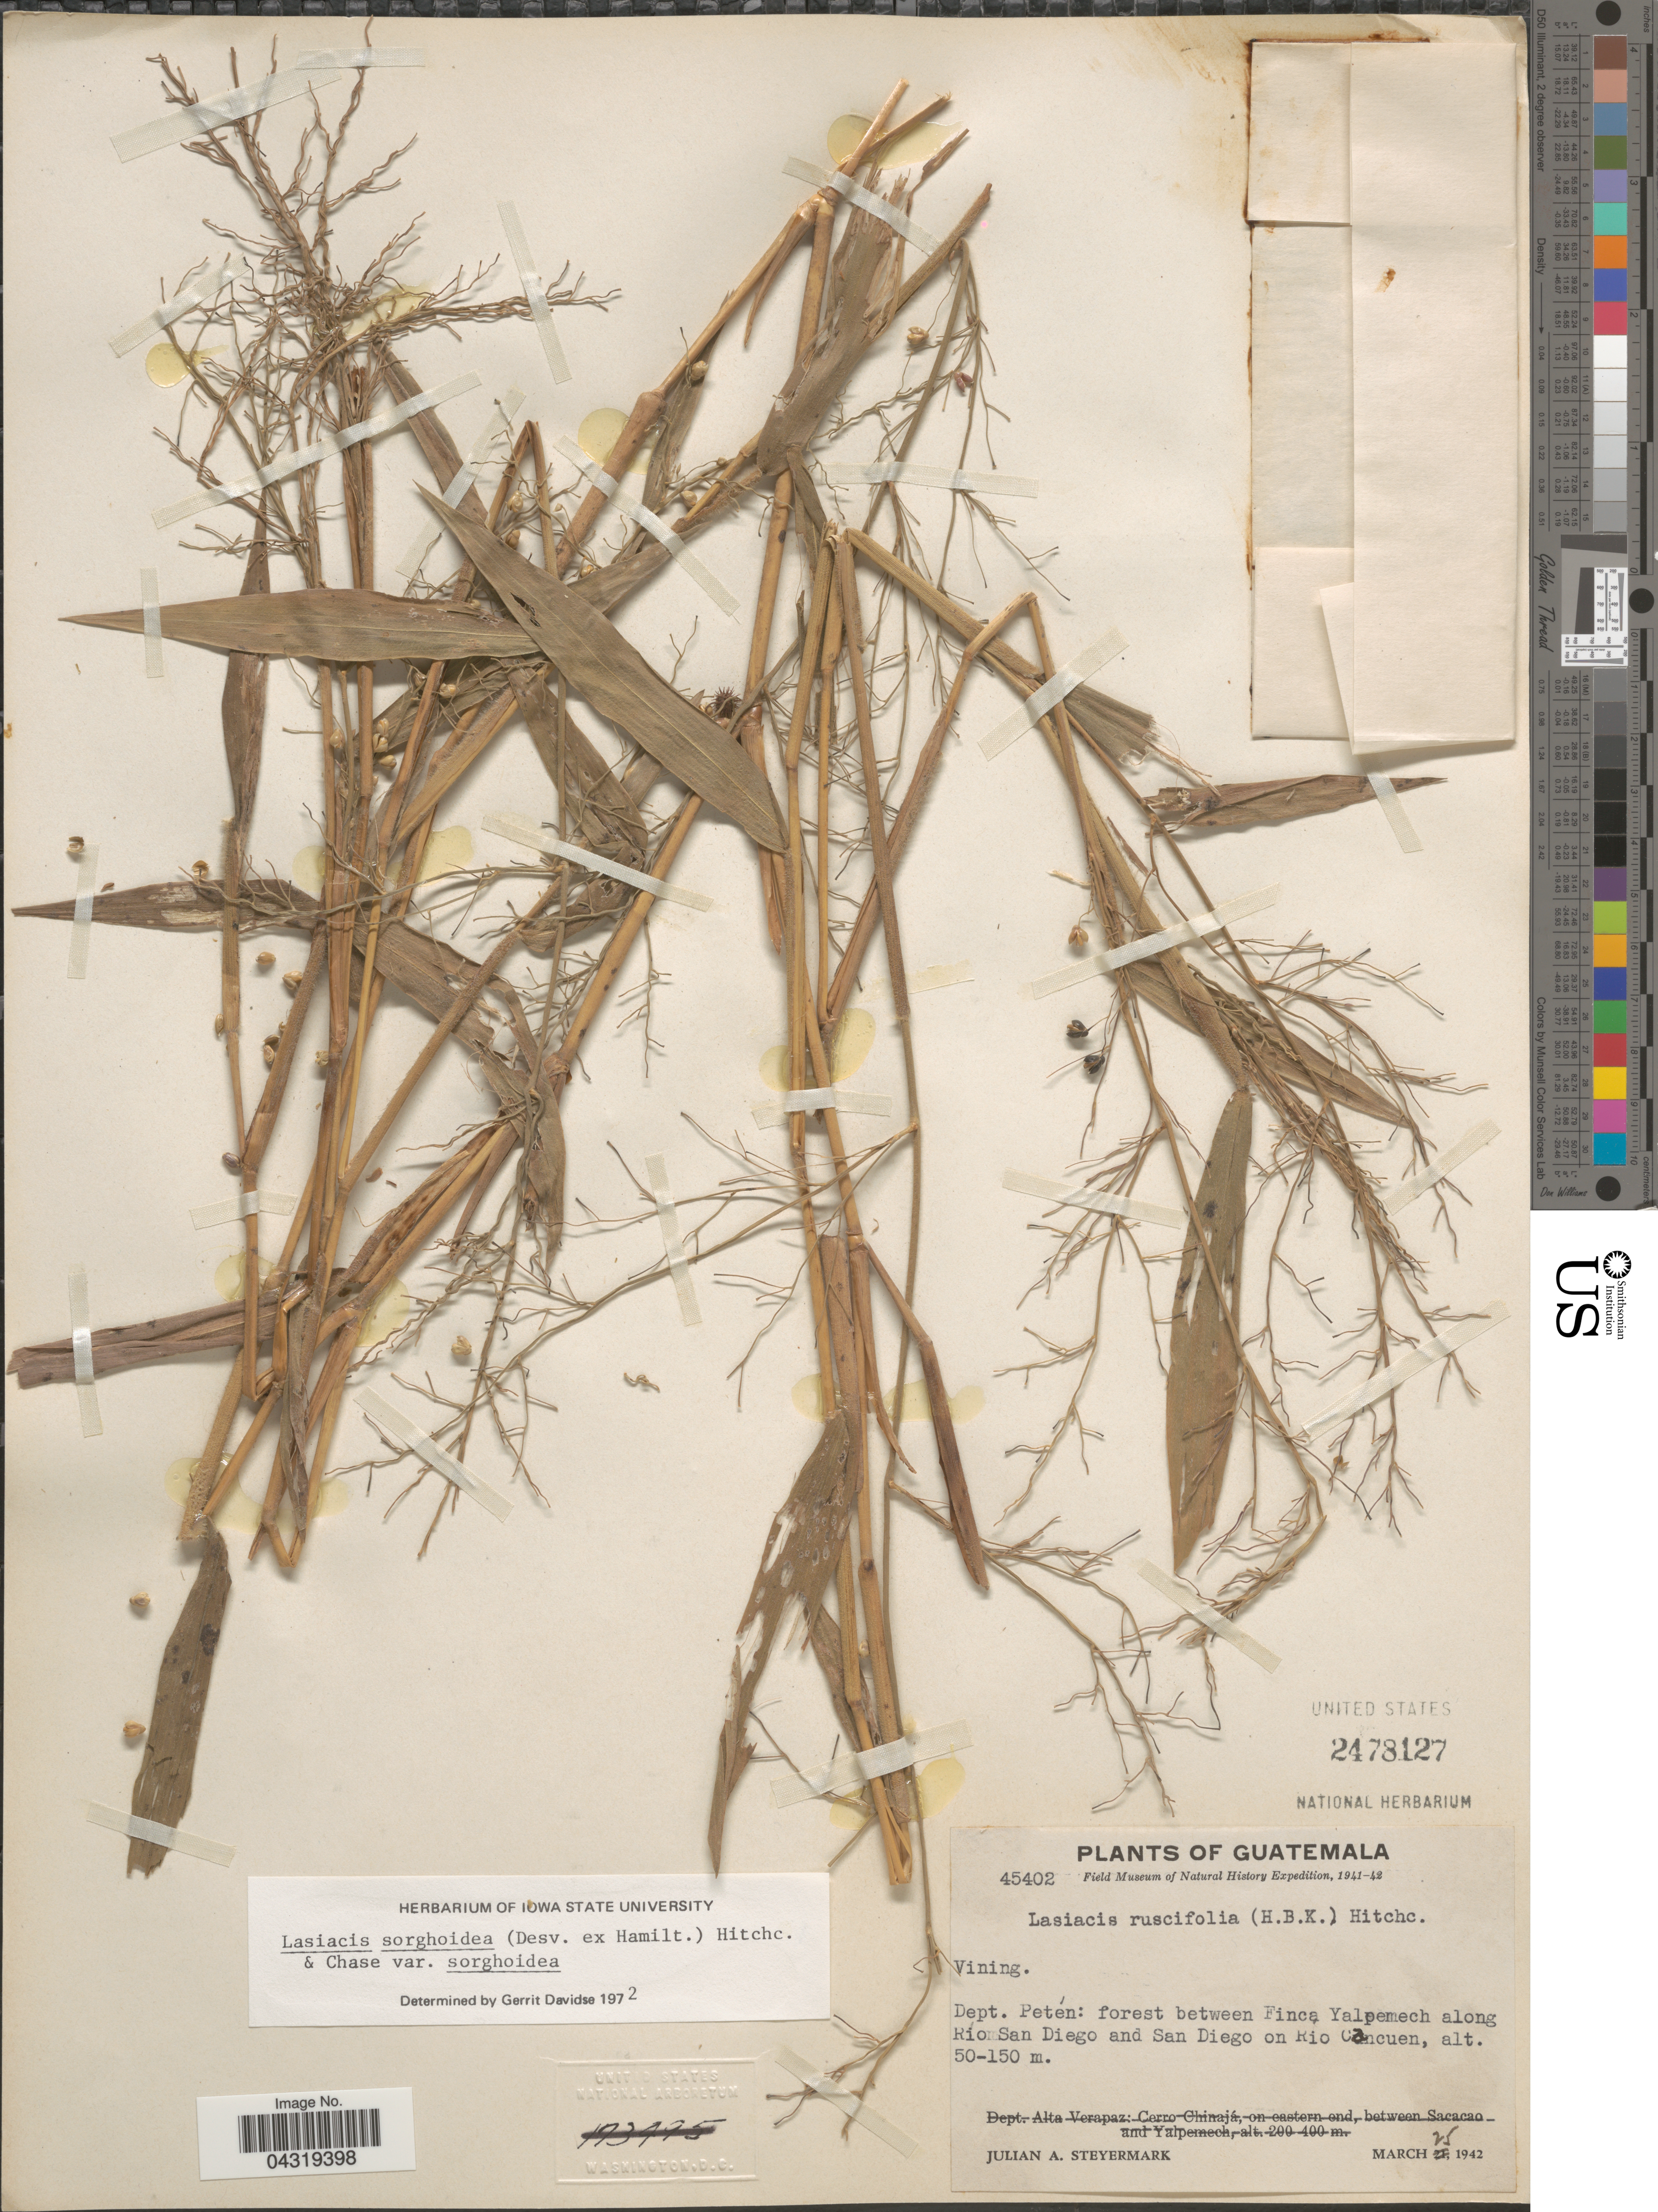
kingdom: Plantae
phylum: Tracheophyta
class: Liliopsida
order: Poales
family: Poaceae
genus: Lasiacis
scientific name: Lasiacis sorghoidea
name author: (Desv. ex Ham.) Hitchc. & Chase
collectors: J. Steyermark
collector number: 45402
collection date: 1942-03-25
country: Guatemala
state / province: El Peten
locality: Field Museum of Natural History Expedition, 1941-42. Dept. Petén: forest between Finca Yalpemech along Río San Diego and San Diego on Rio Cancuen.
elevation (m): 50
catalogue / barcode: US 2478127